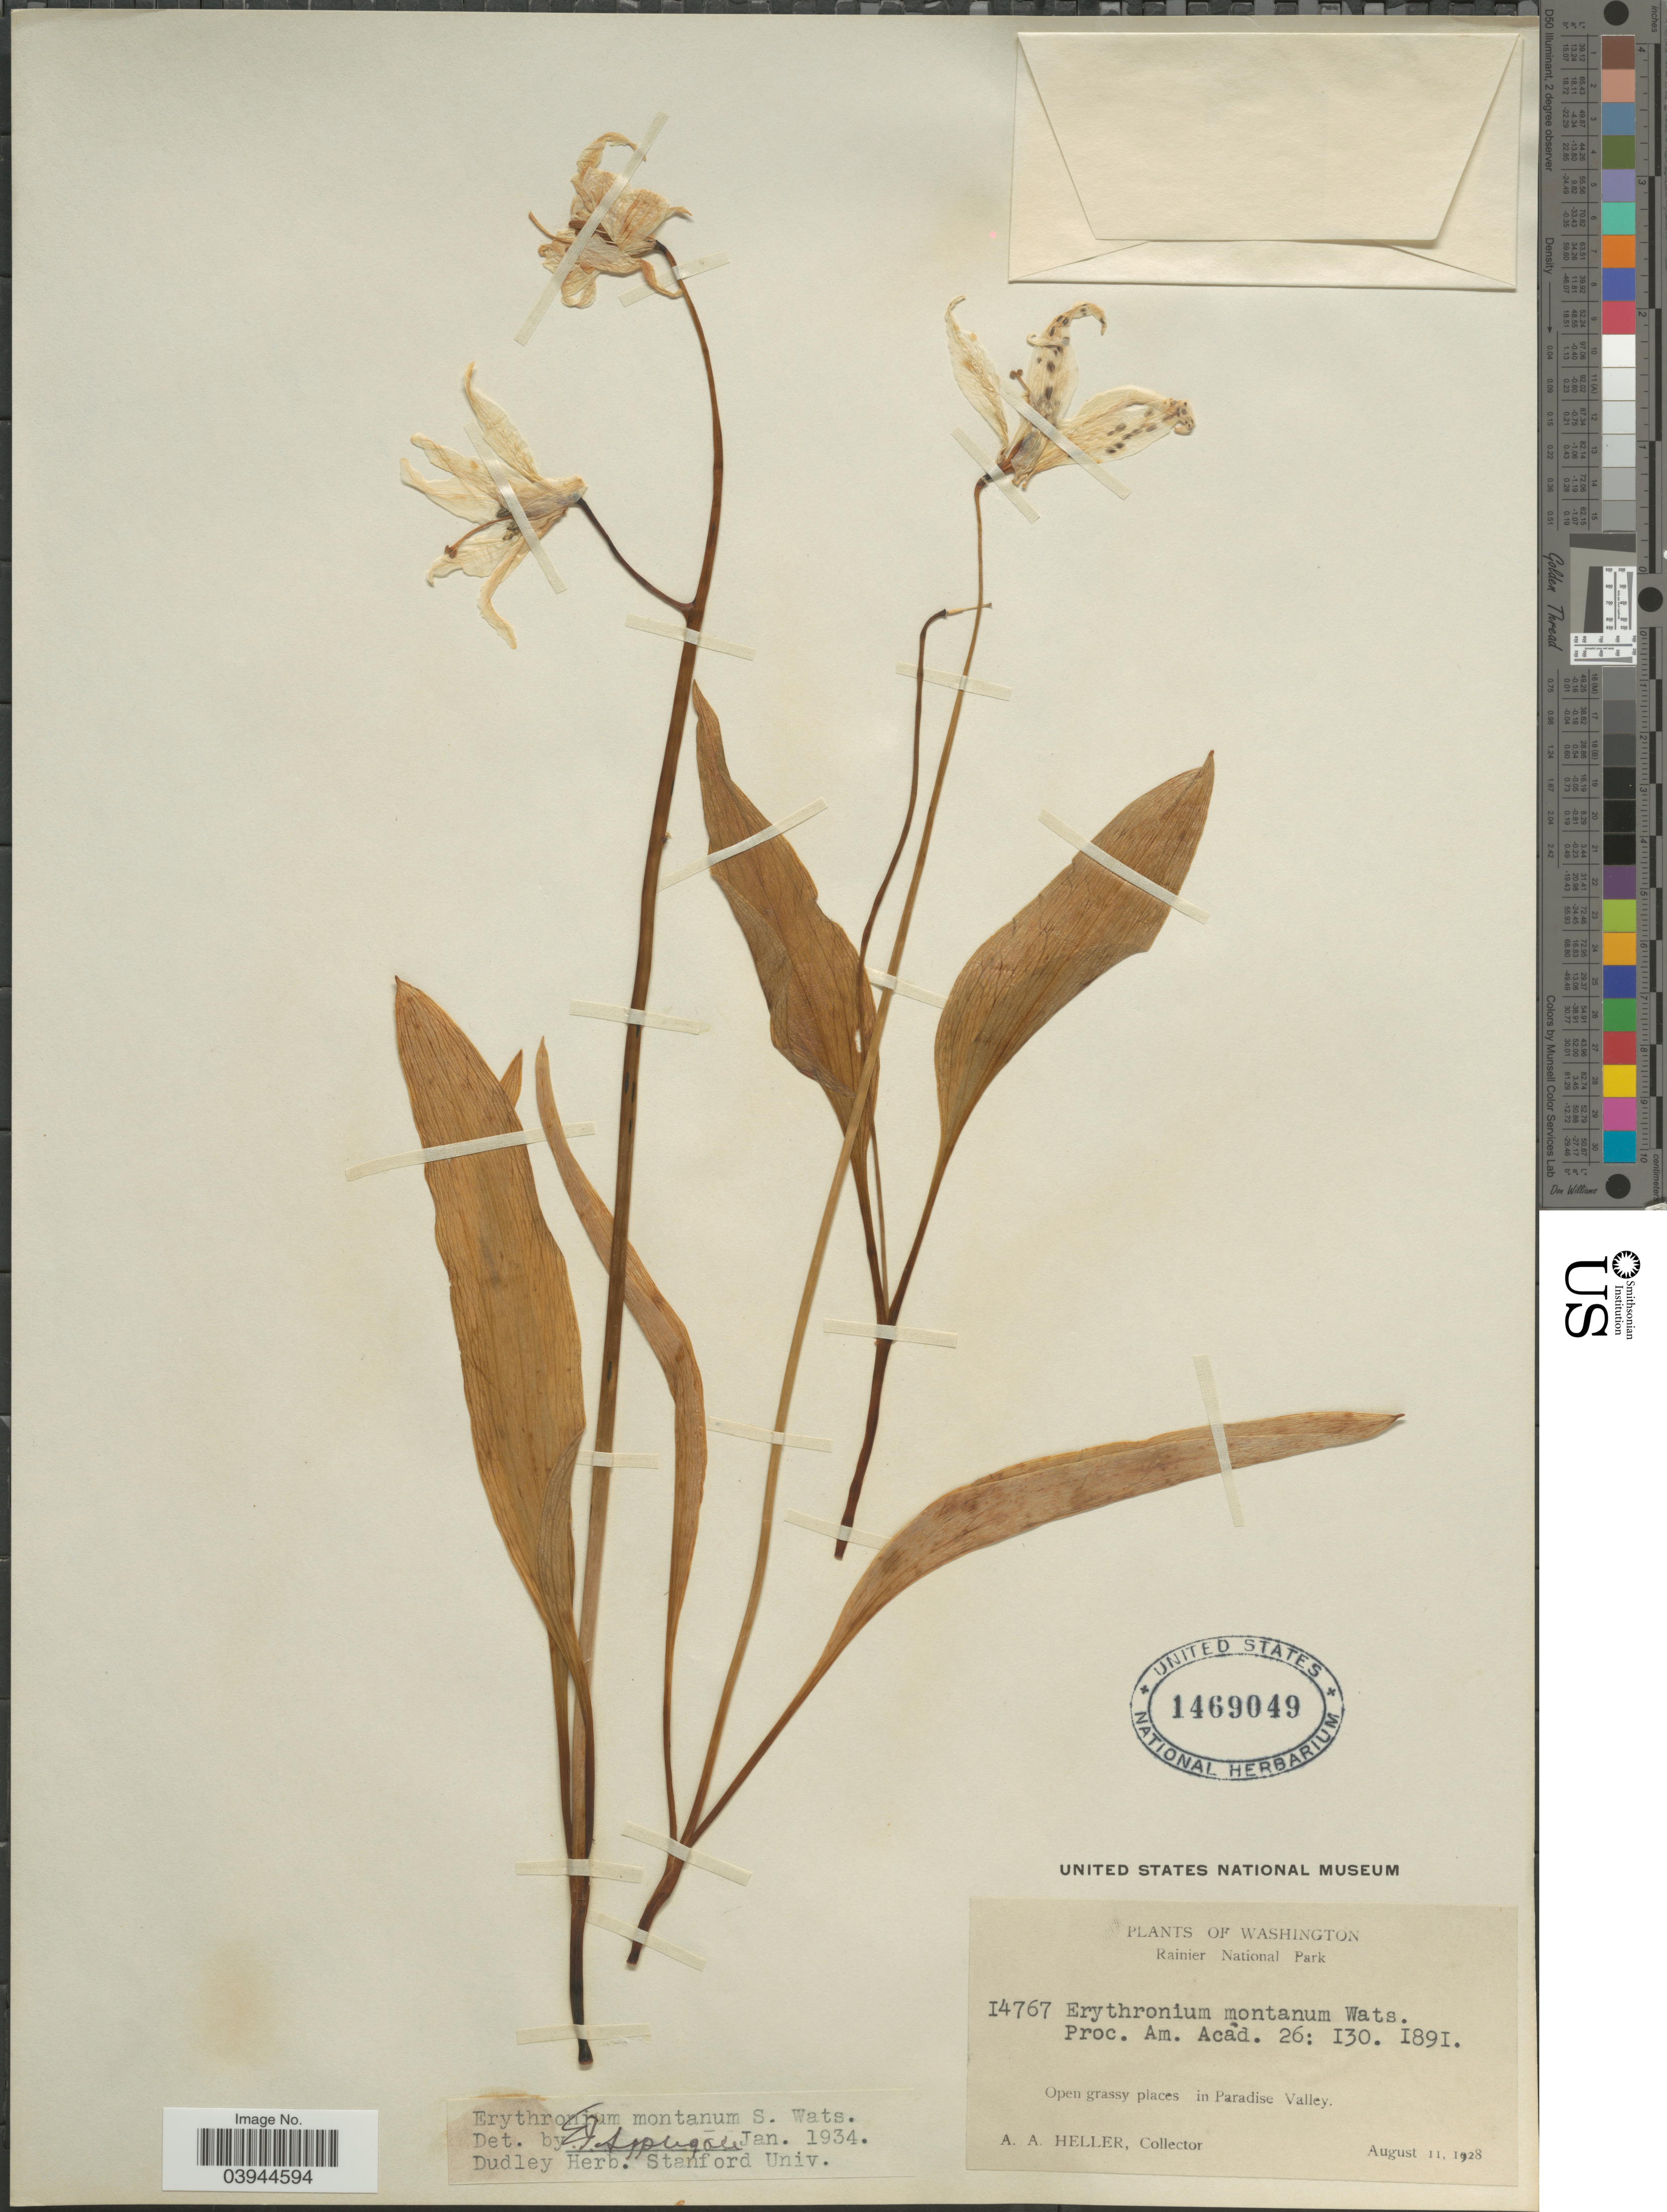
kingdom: Plantae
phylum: Tracheophyta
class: Liliopsida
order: Liliales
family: Liliaceae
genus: Erythronium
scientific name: Erythronium montanum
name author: S. Watson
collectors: A. A. Heller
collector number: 14767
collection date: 1928-08-11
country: United States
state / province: Washington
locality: Rainier National Park. Open grassy places in Paradise Valley.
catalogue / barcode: US 1469049